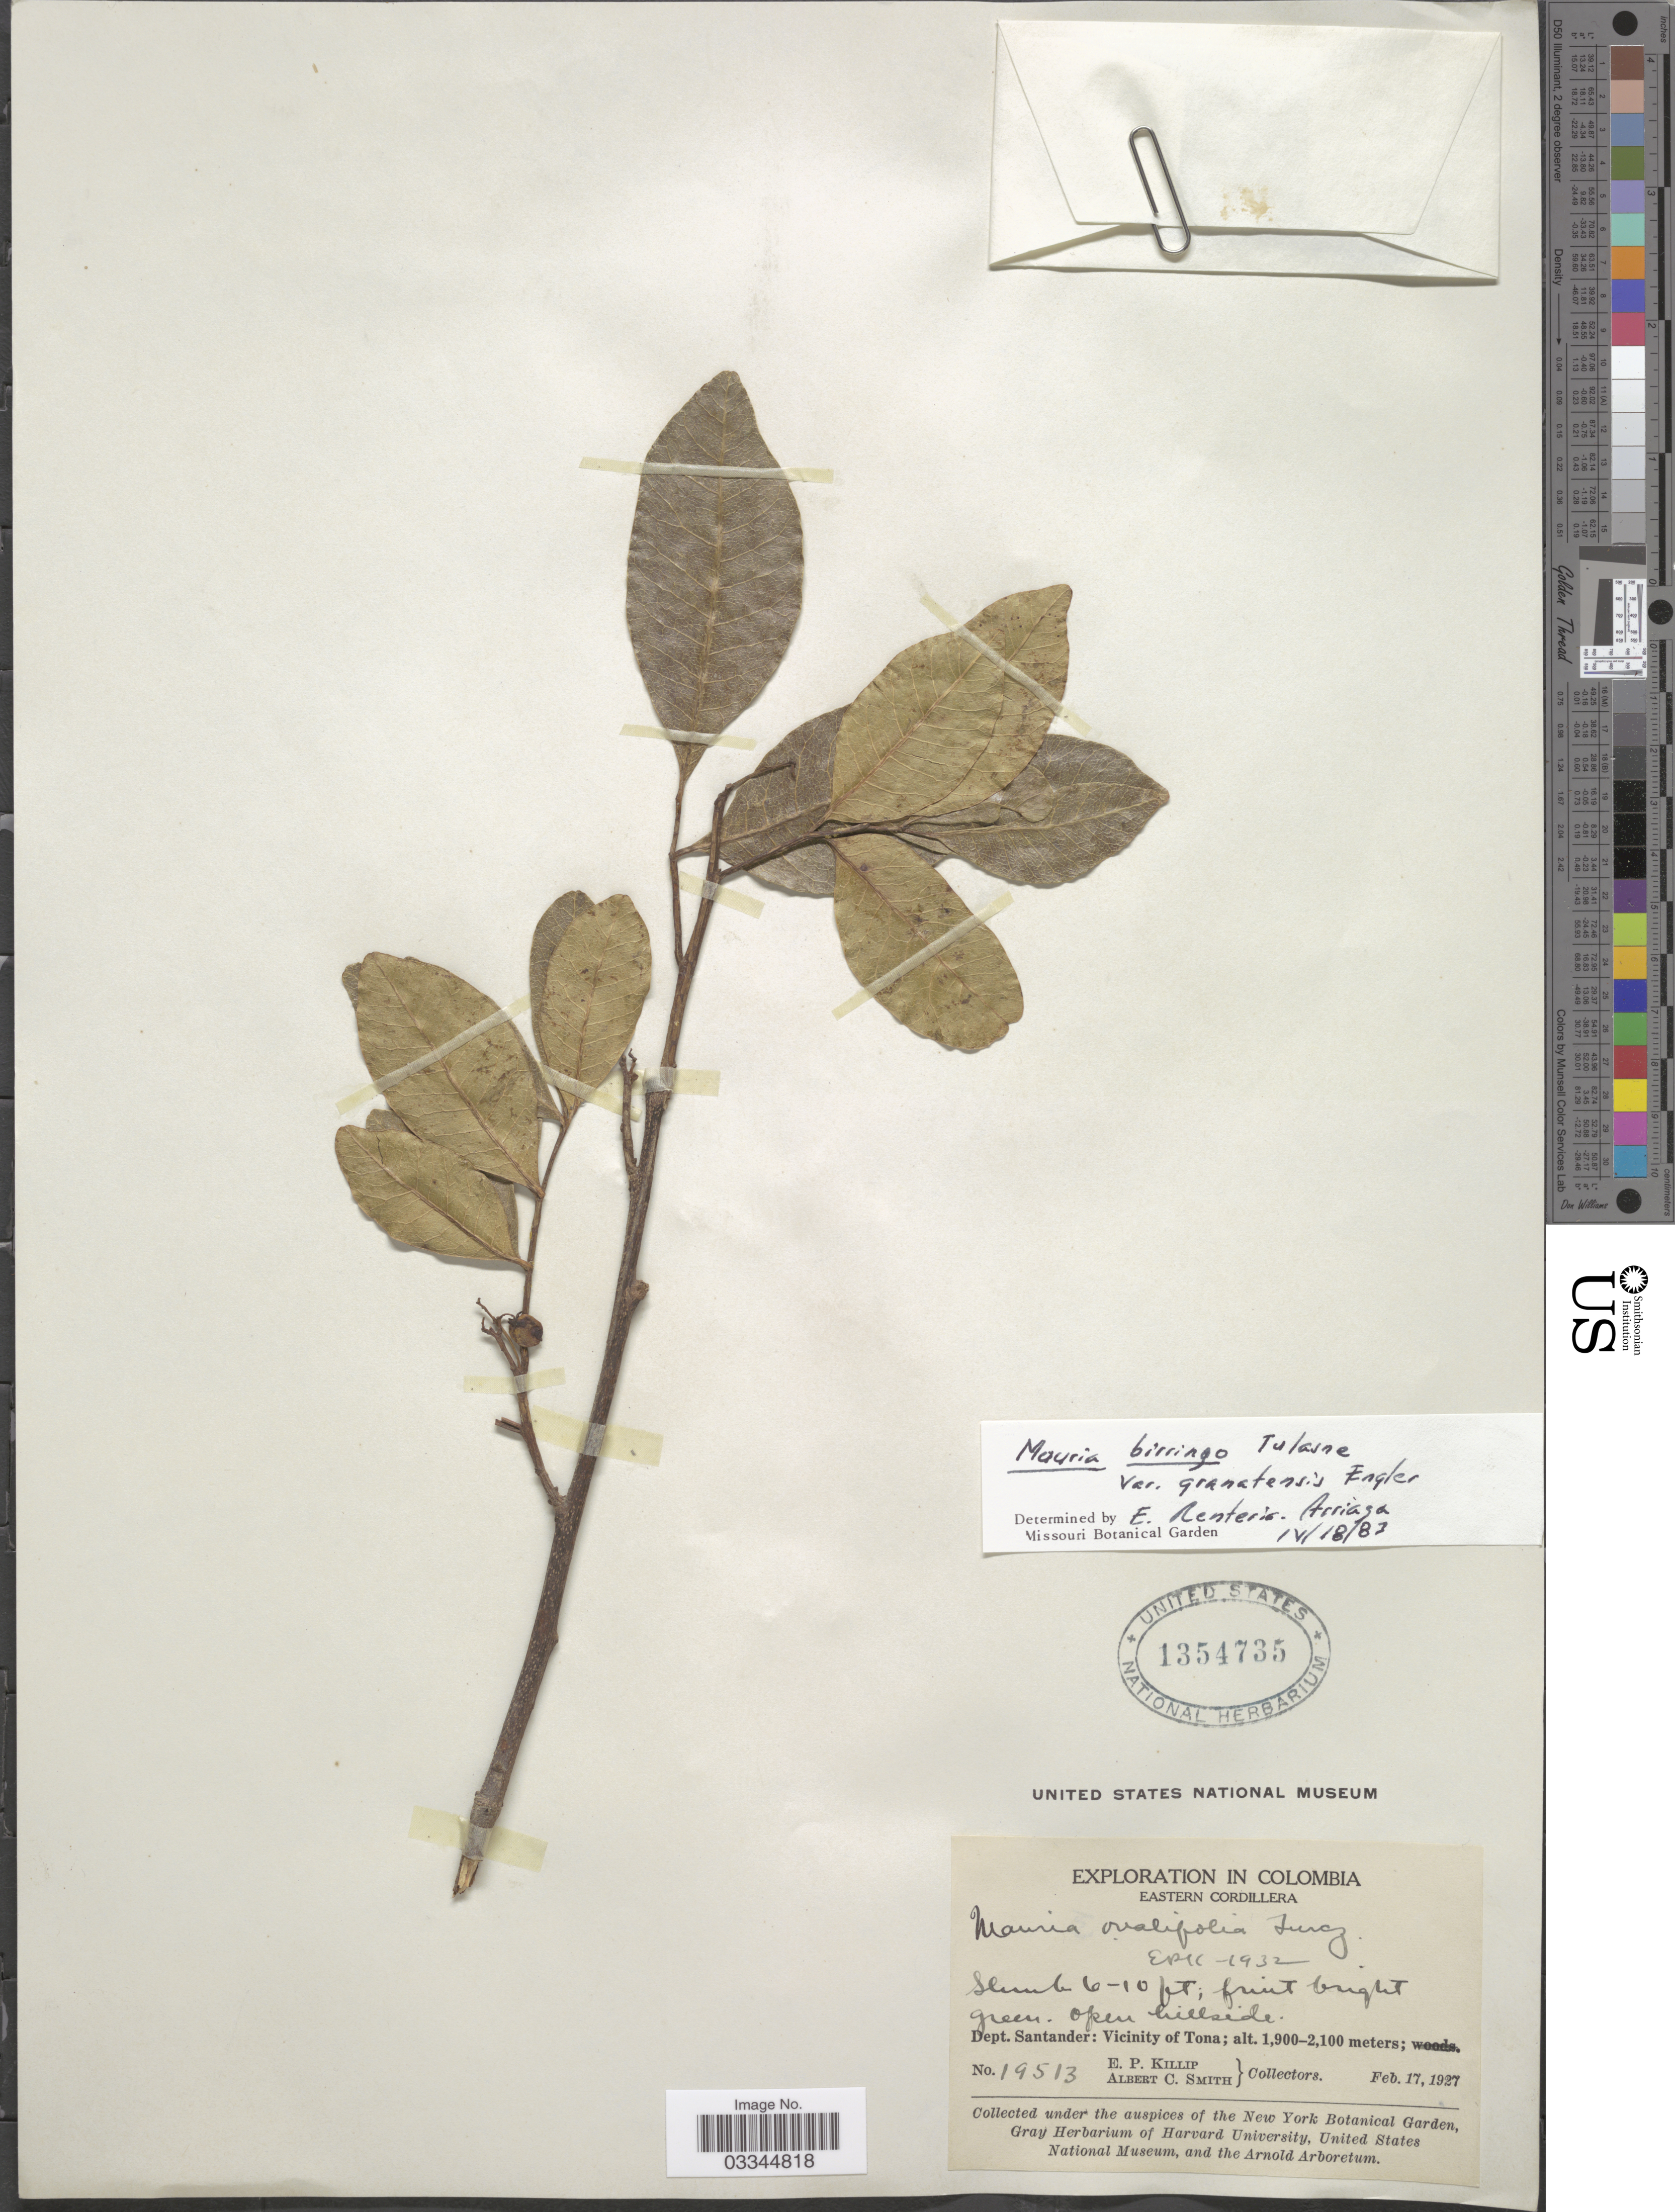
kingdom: Plantae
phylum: Tracheophyta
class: Magnoliopsida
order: Sapindales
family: Anacardiaceae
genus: Mauria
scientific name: Mauria biringo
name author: Tul.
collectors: E. P. Killip & A. C. Smith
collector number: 19513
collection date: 1927-02-17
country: Colombia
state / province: Santander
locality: Dept. Santander: Vicinity of Tona.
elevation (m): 1900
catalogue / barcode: US 1354735